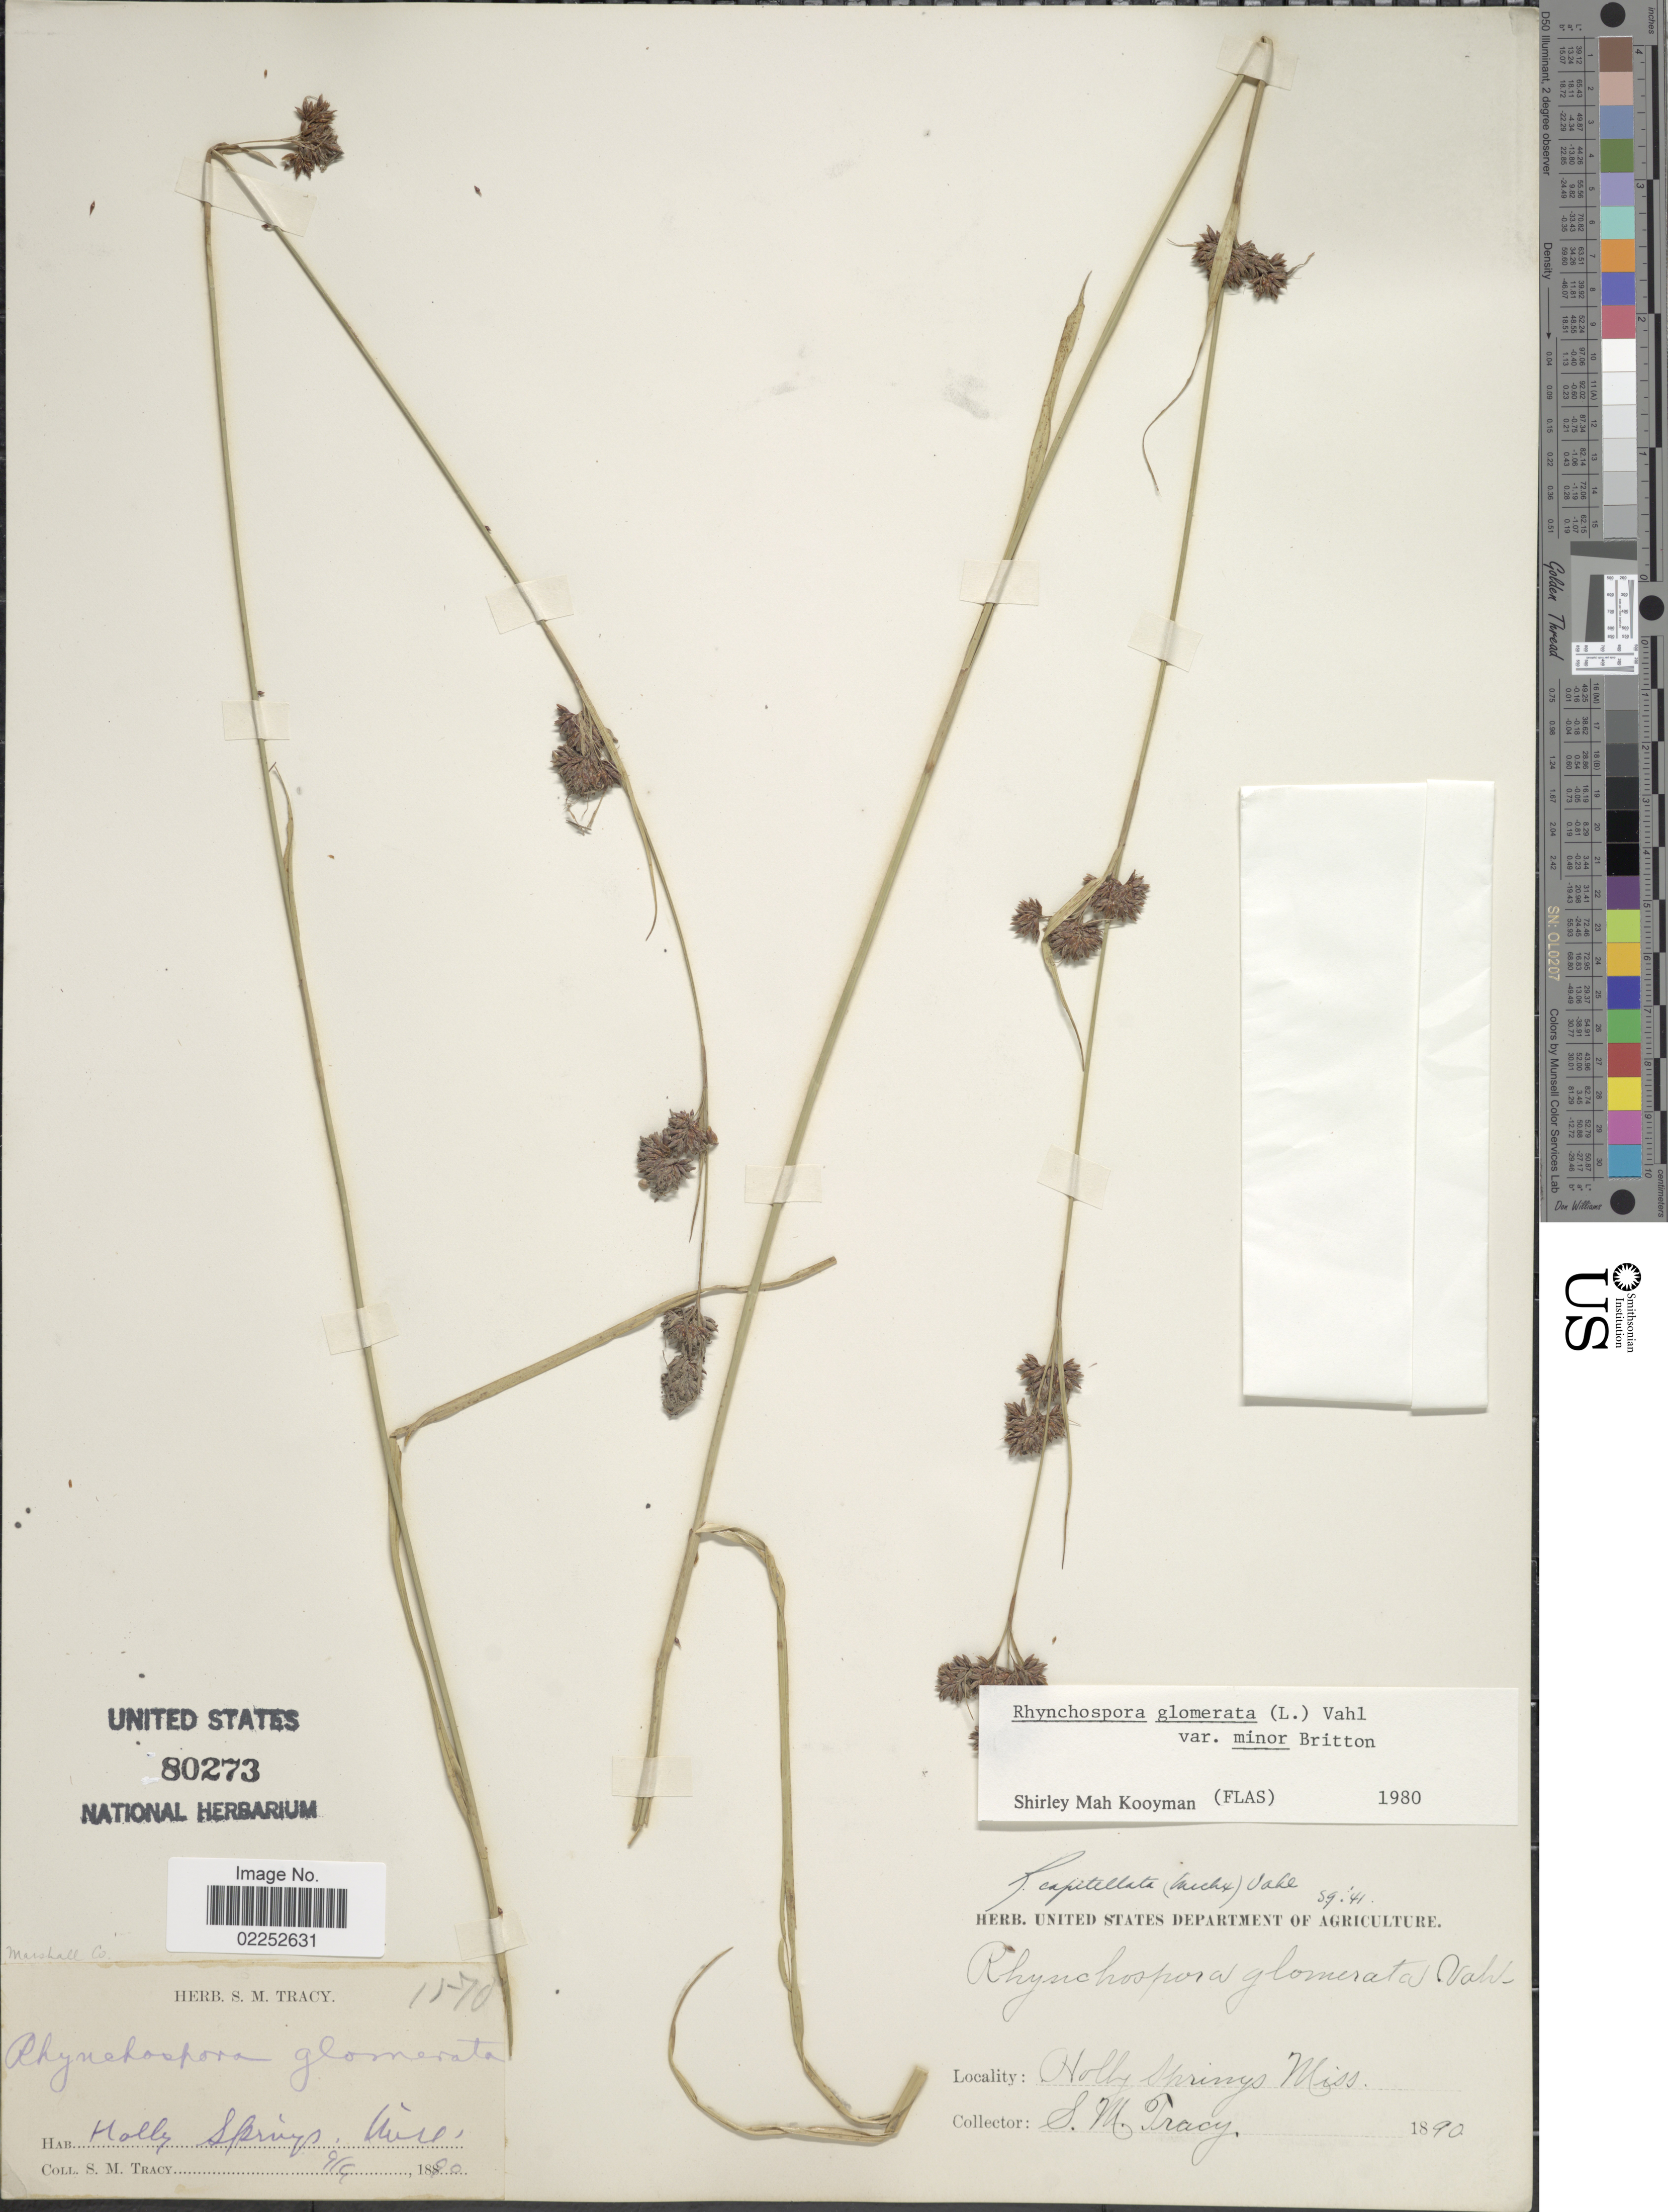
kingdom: Plantae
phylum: Tracheophyta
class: Liliopsida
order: Poales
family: Cyperaceae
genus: Rhynchospora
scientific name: Rhynchospora capitellata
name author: (Michx.) Vahl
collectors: S. M. Tracy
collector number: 1870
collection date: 1890-09-09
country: United States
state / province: Mississippi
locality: Holly Springs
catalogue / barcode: US 80273